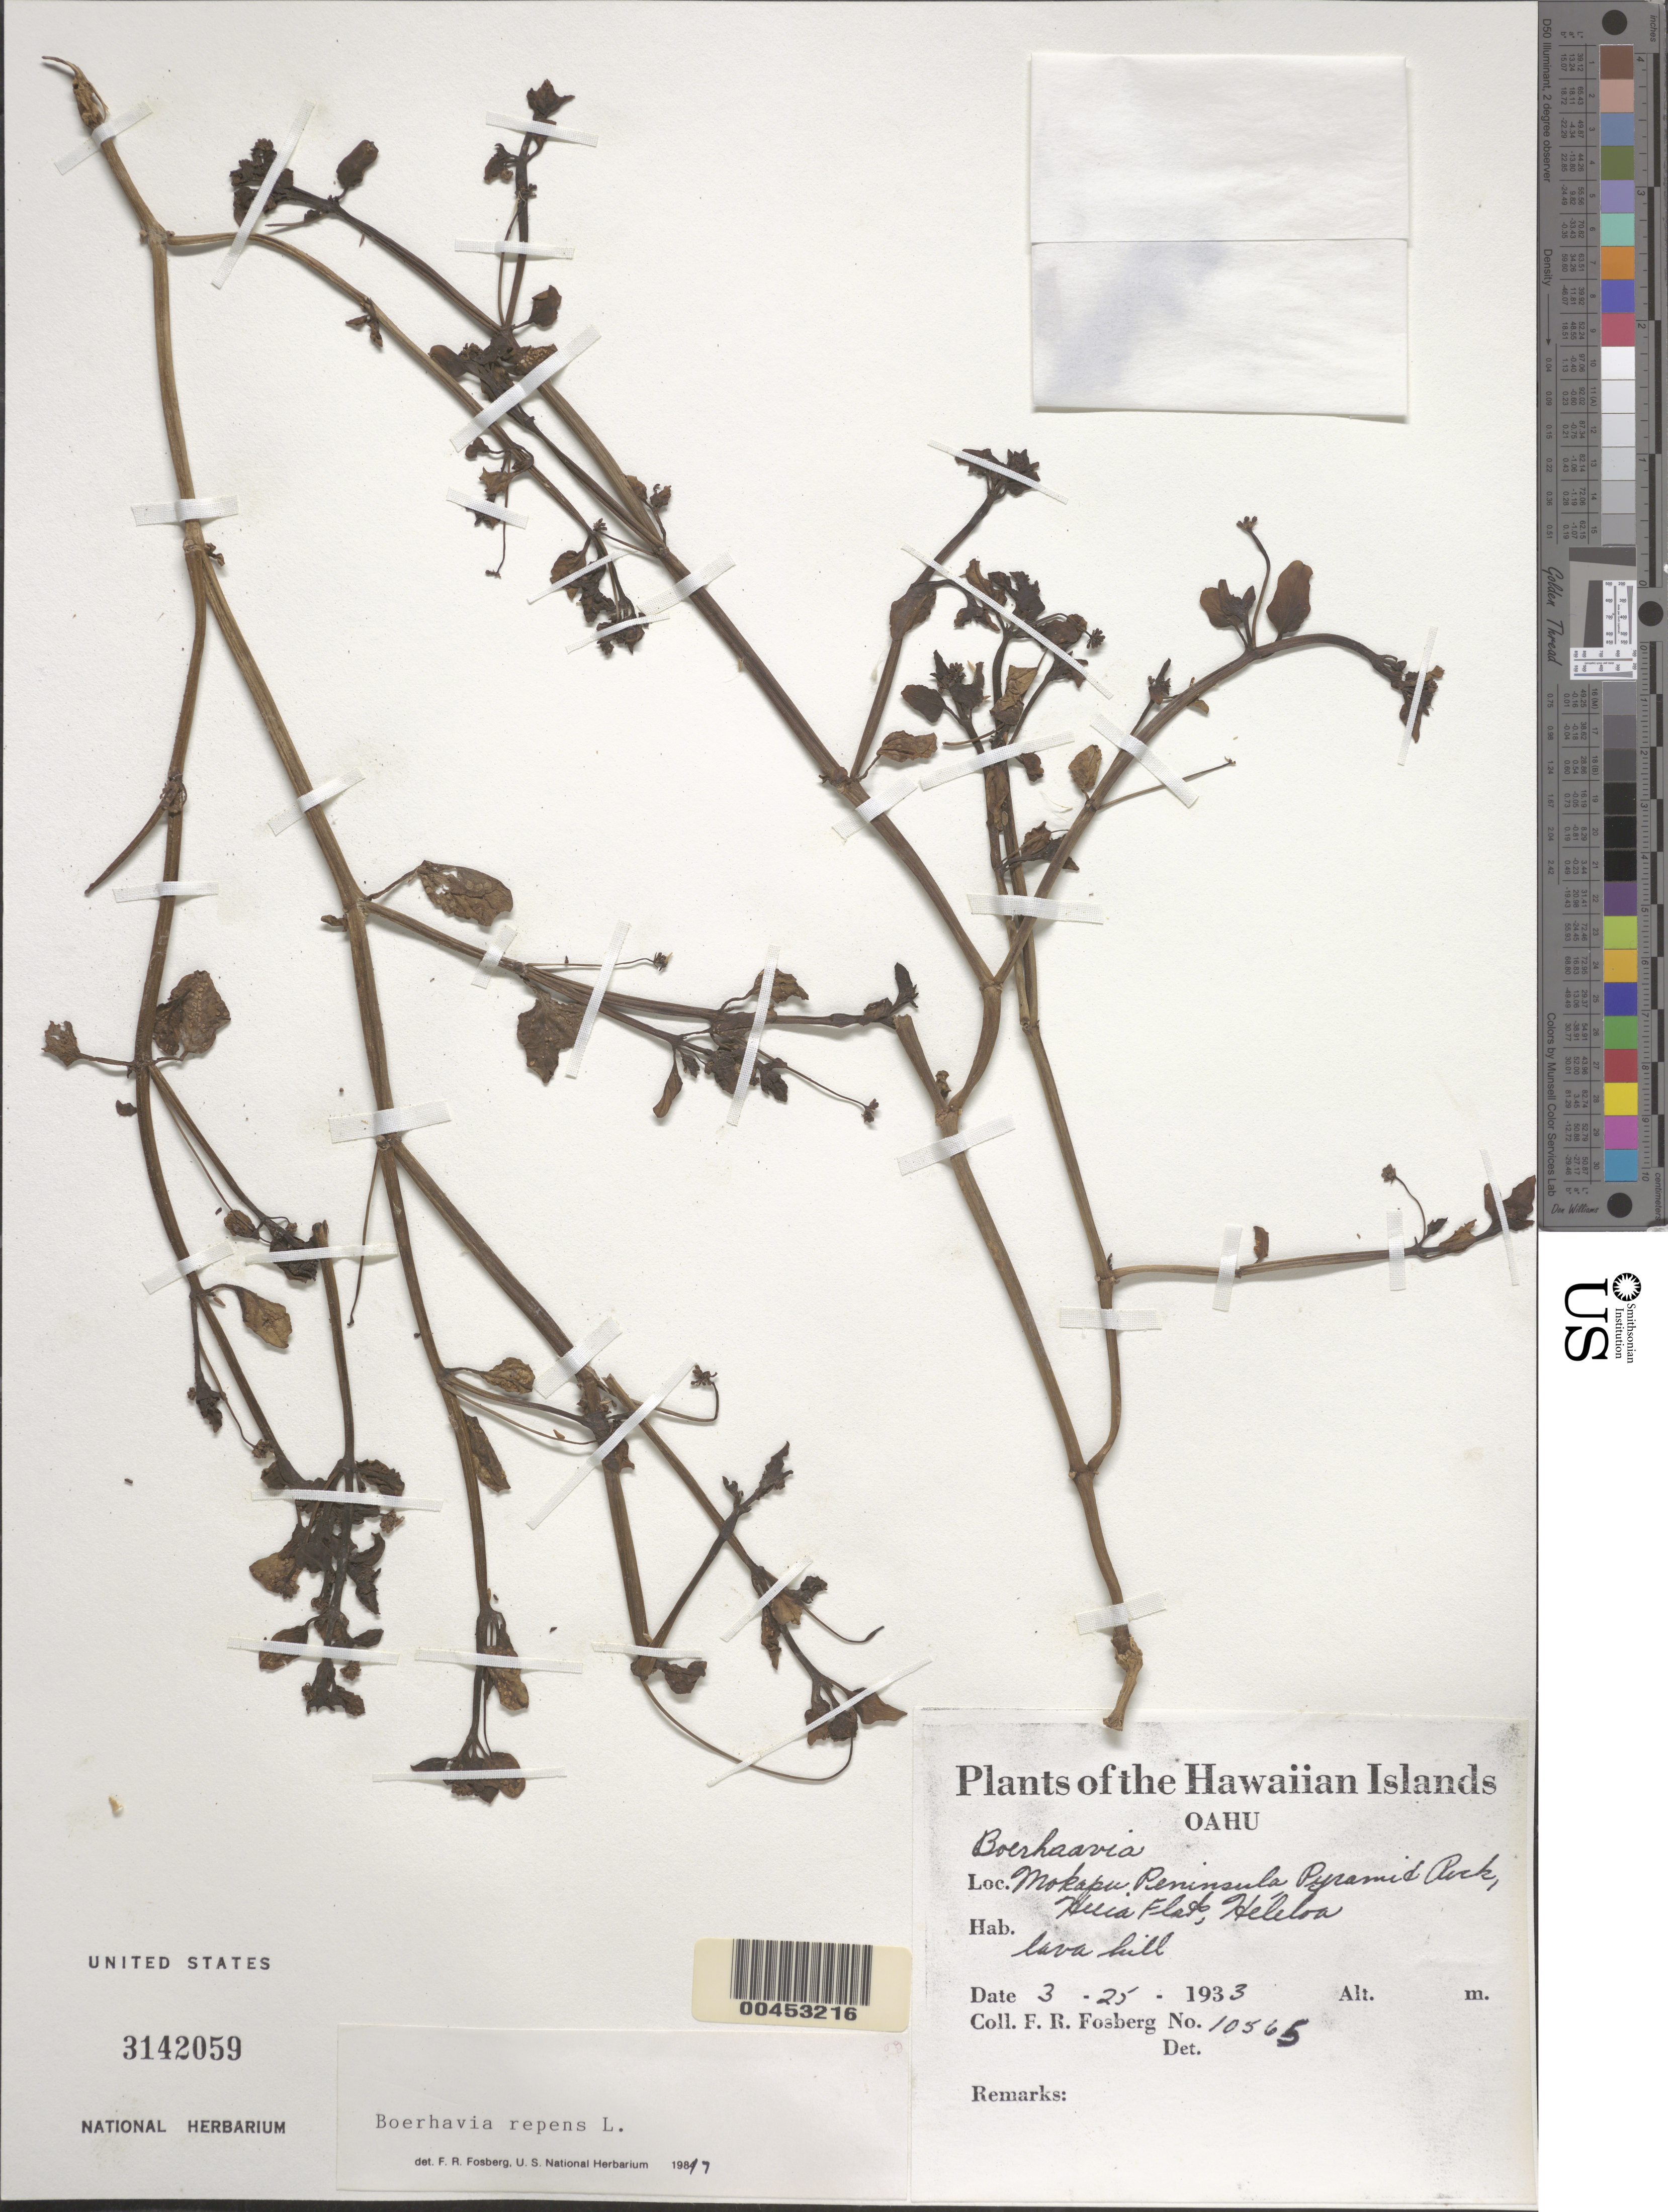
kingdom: Plantae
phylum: Tracheophyta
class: Magnoliopsida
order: Caryophyllales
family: Nyctaginaceae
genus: Boerhavia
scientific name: Boerhavia repens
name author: L.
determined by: Fosberg, F. R.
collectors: F. R. Fosberg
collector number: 10565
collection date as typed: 25 Mar 1933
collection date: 1933-03-25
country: United States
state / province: Hawaii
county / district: Honolulu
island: Oahu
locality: Mokapu Peninsula, Pyramid Rock, Heeia Falts, Heleloa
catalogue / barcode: US 3142059